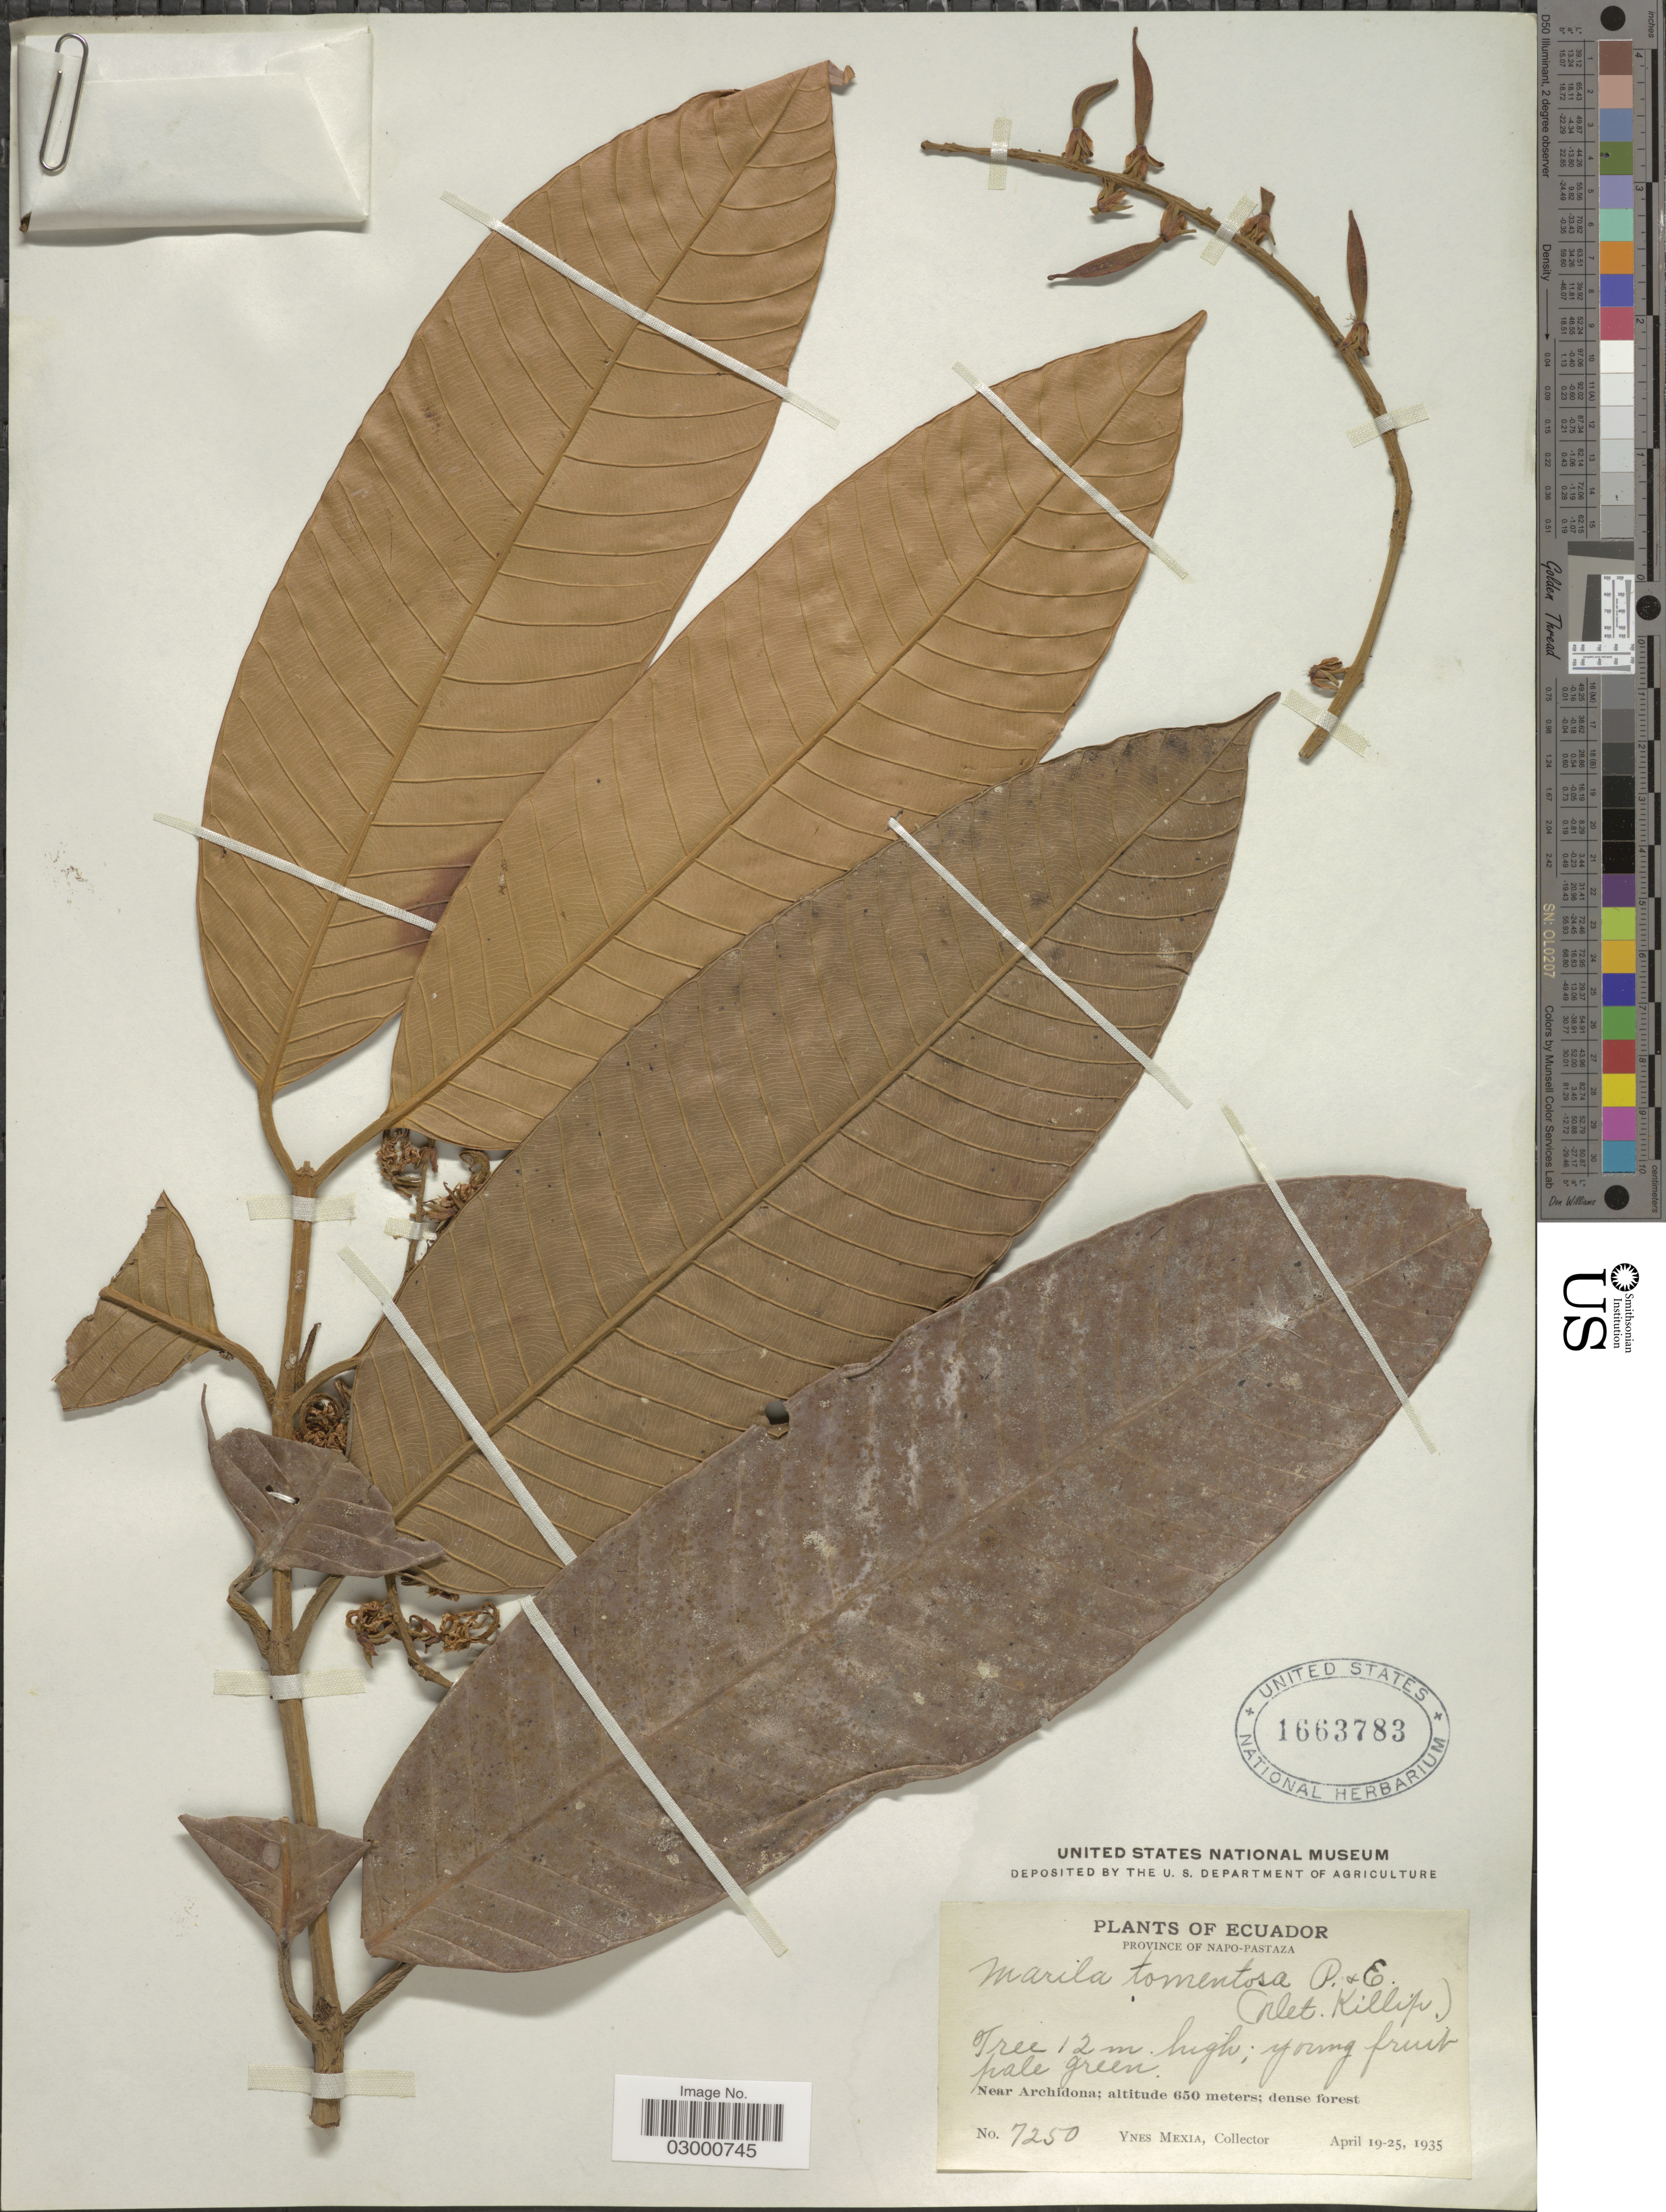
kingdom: Plantae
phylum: Tracheophyta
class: Magnoliopsida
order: Malpighiales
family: Calophyllaceae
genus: Marila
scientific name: Marila tomentosa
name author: Poepp.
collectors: Y. Mexia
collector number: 7250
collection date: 1935-04-19/1935-04-25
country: Ecuador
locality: Province of Napo-Pastaza. Near Archidona.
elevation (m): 650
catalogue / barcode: US 1663783